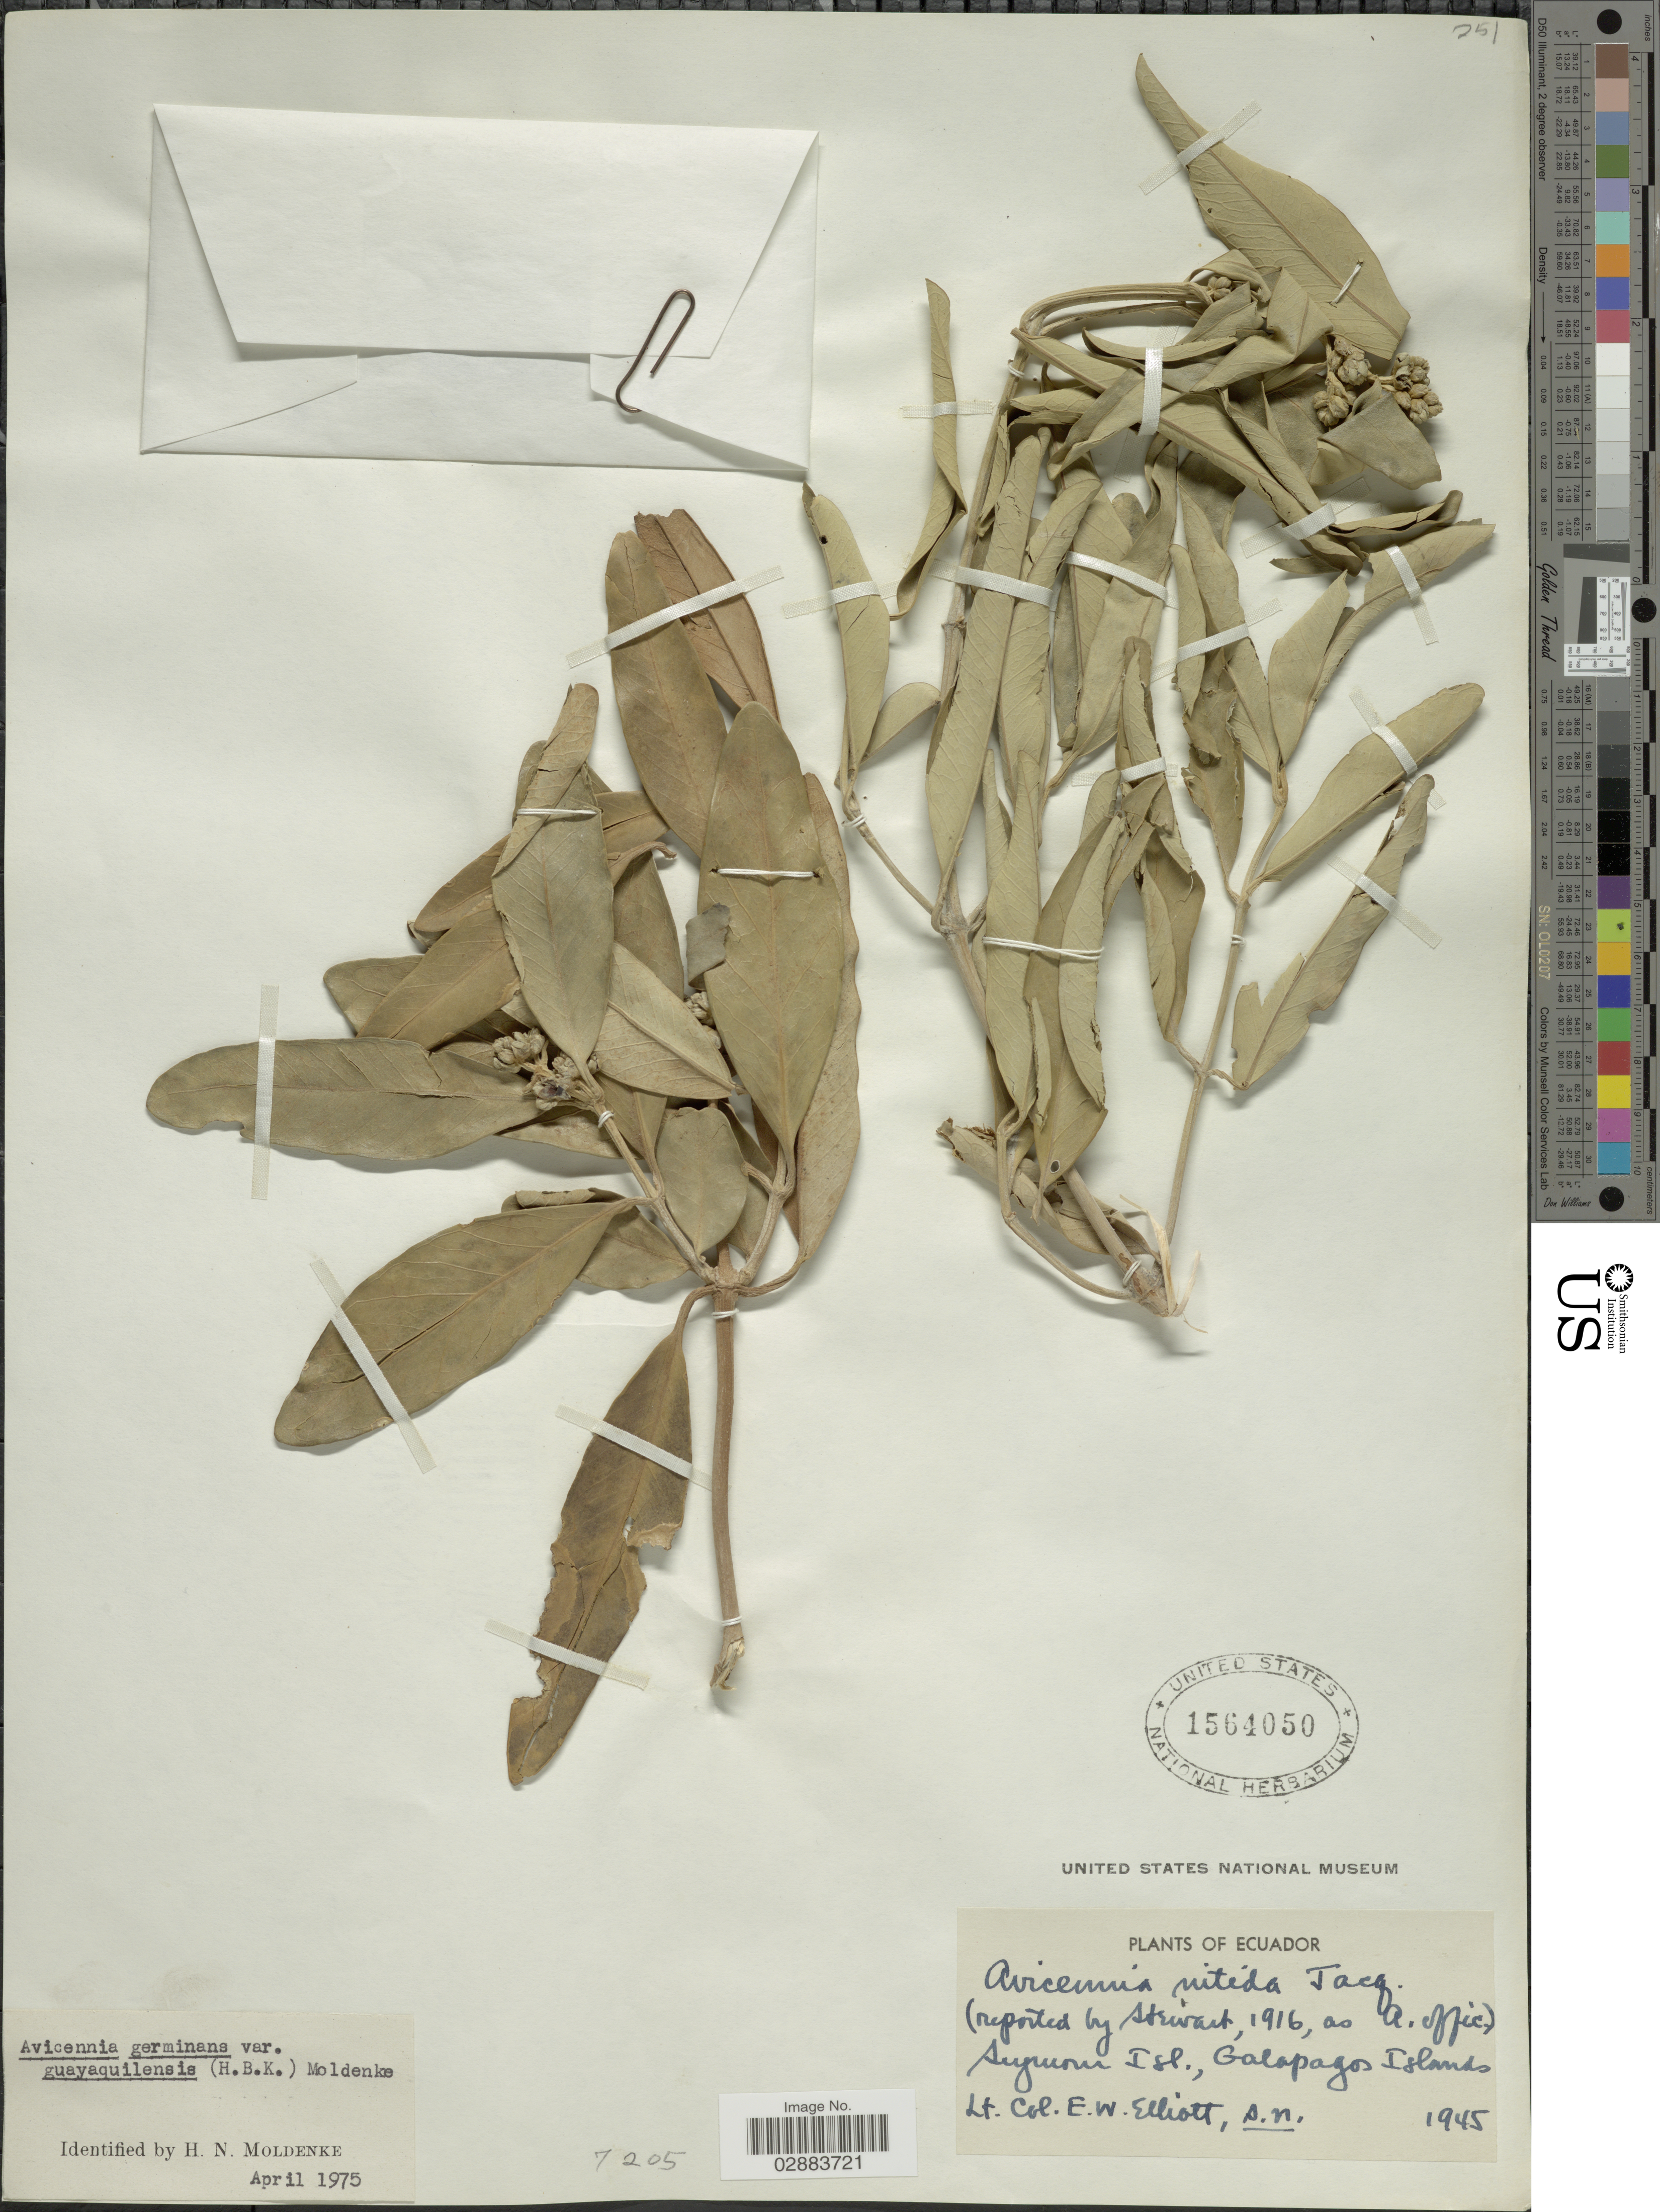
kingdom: Plantae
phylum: Tracheophyta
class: Magnoliopsida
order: Lamiales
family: Acanthaceae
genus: Avicennia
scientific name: Avicennia germinans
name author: (L.) L.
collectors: E. Elliott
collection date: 1945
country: Ecuador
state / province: Colón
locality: Seymour Usl. Galapagos Islands.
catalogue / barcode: US 1564050